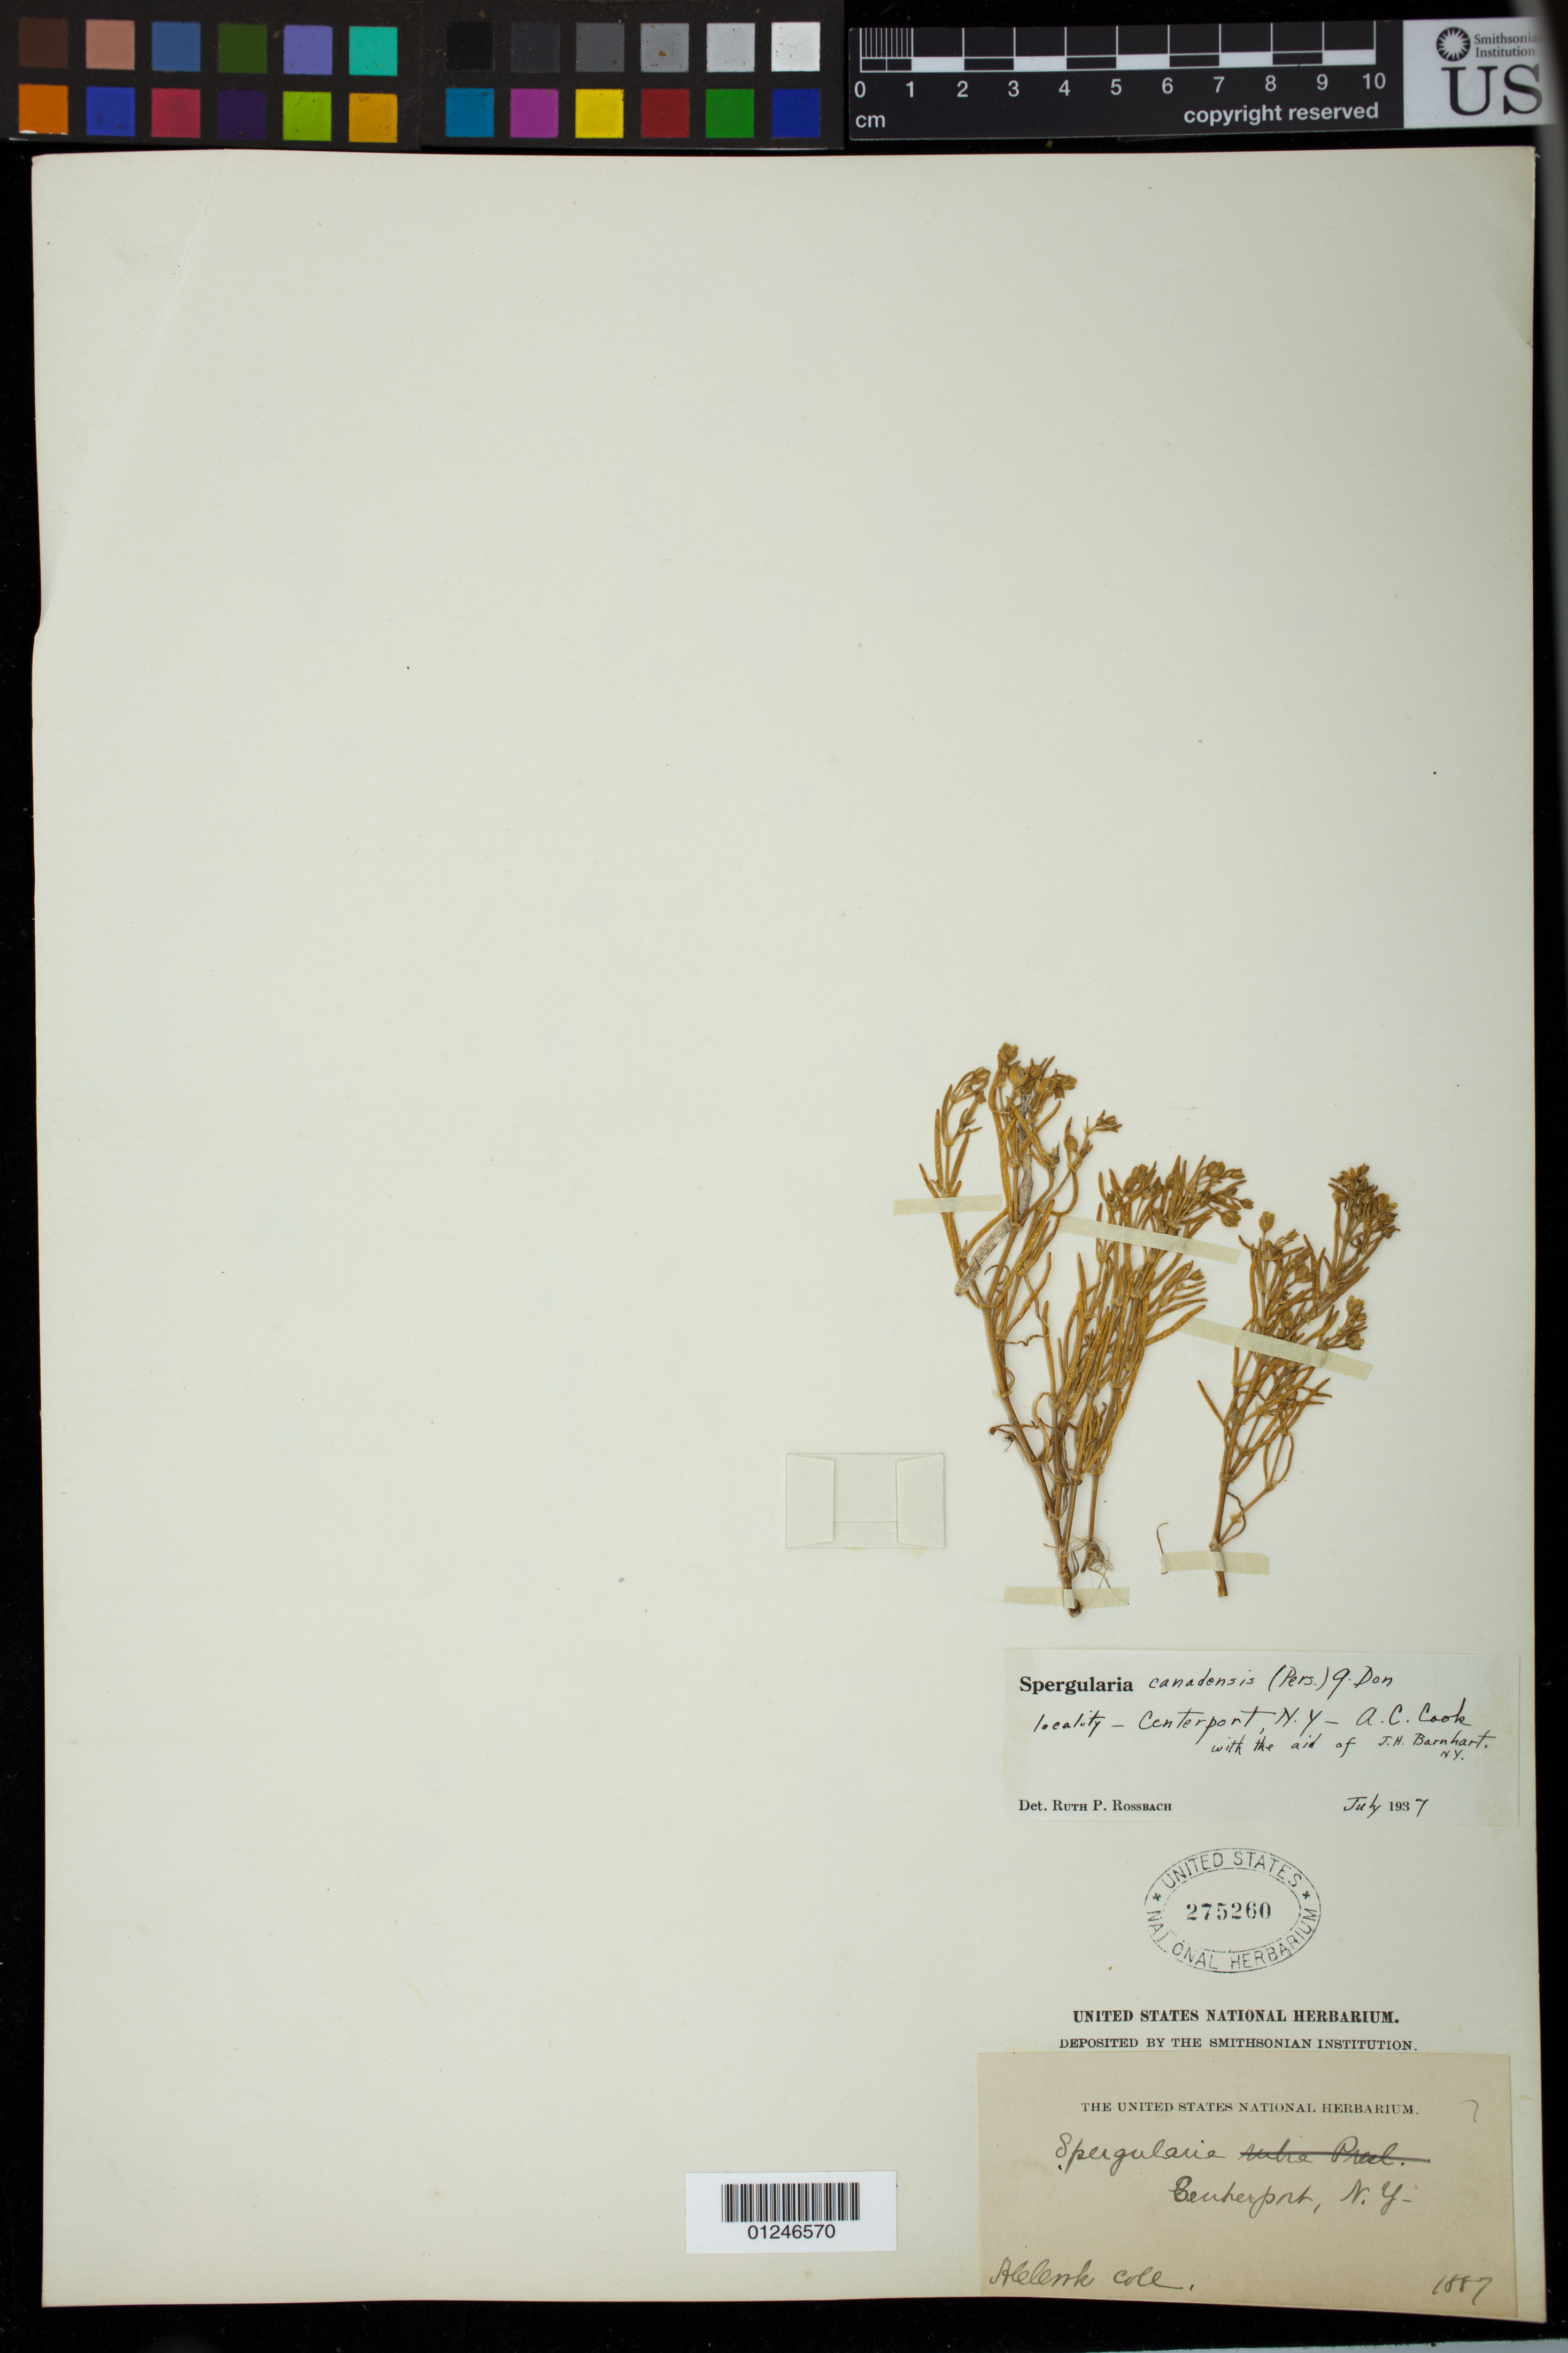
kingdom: Plantae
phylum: Tracheophyta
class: Magnoliopsida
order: Caryophyllales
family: Caryophyllaceae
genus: Spergularia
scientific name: Spergularia canadensis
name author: (Pers.) G. Don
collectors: A. Cook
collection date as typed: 1887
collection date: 1887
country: United States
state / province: New York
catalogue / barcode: US 275260